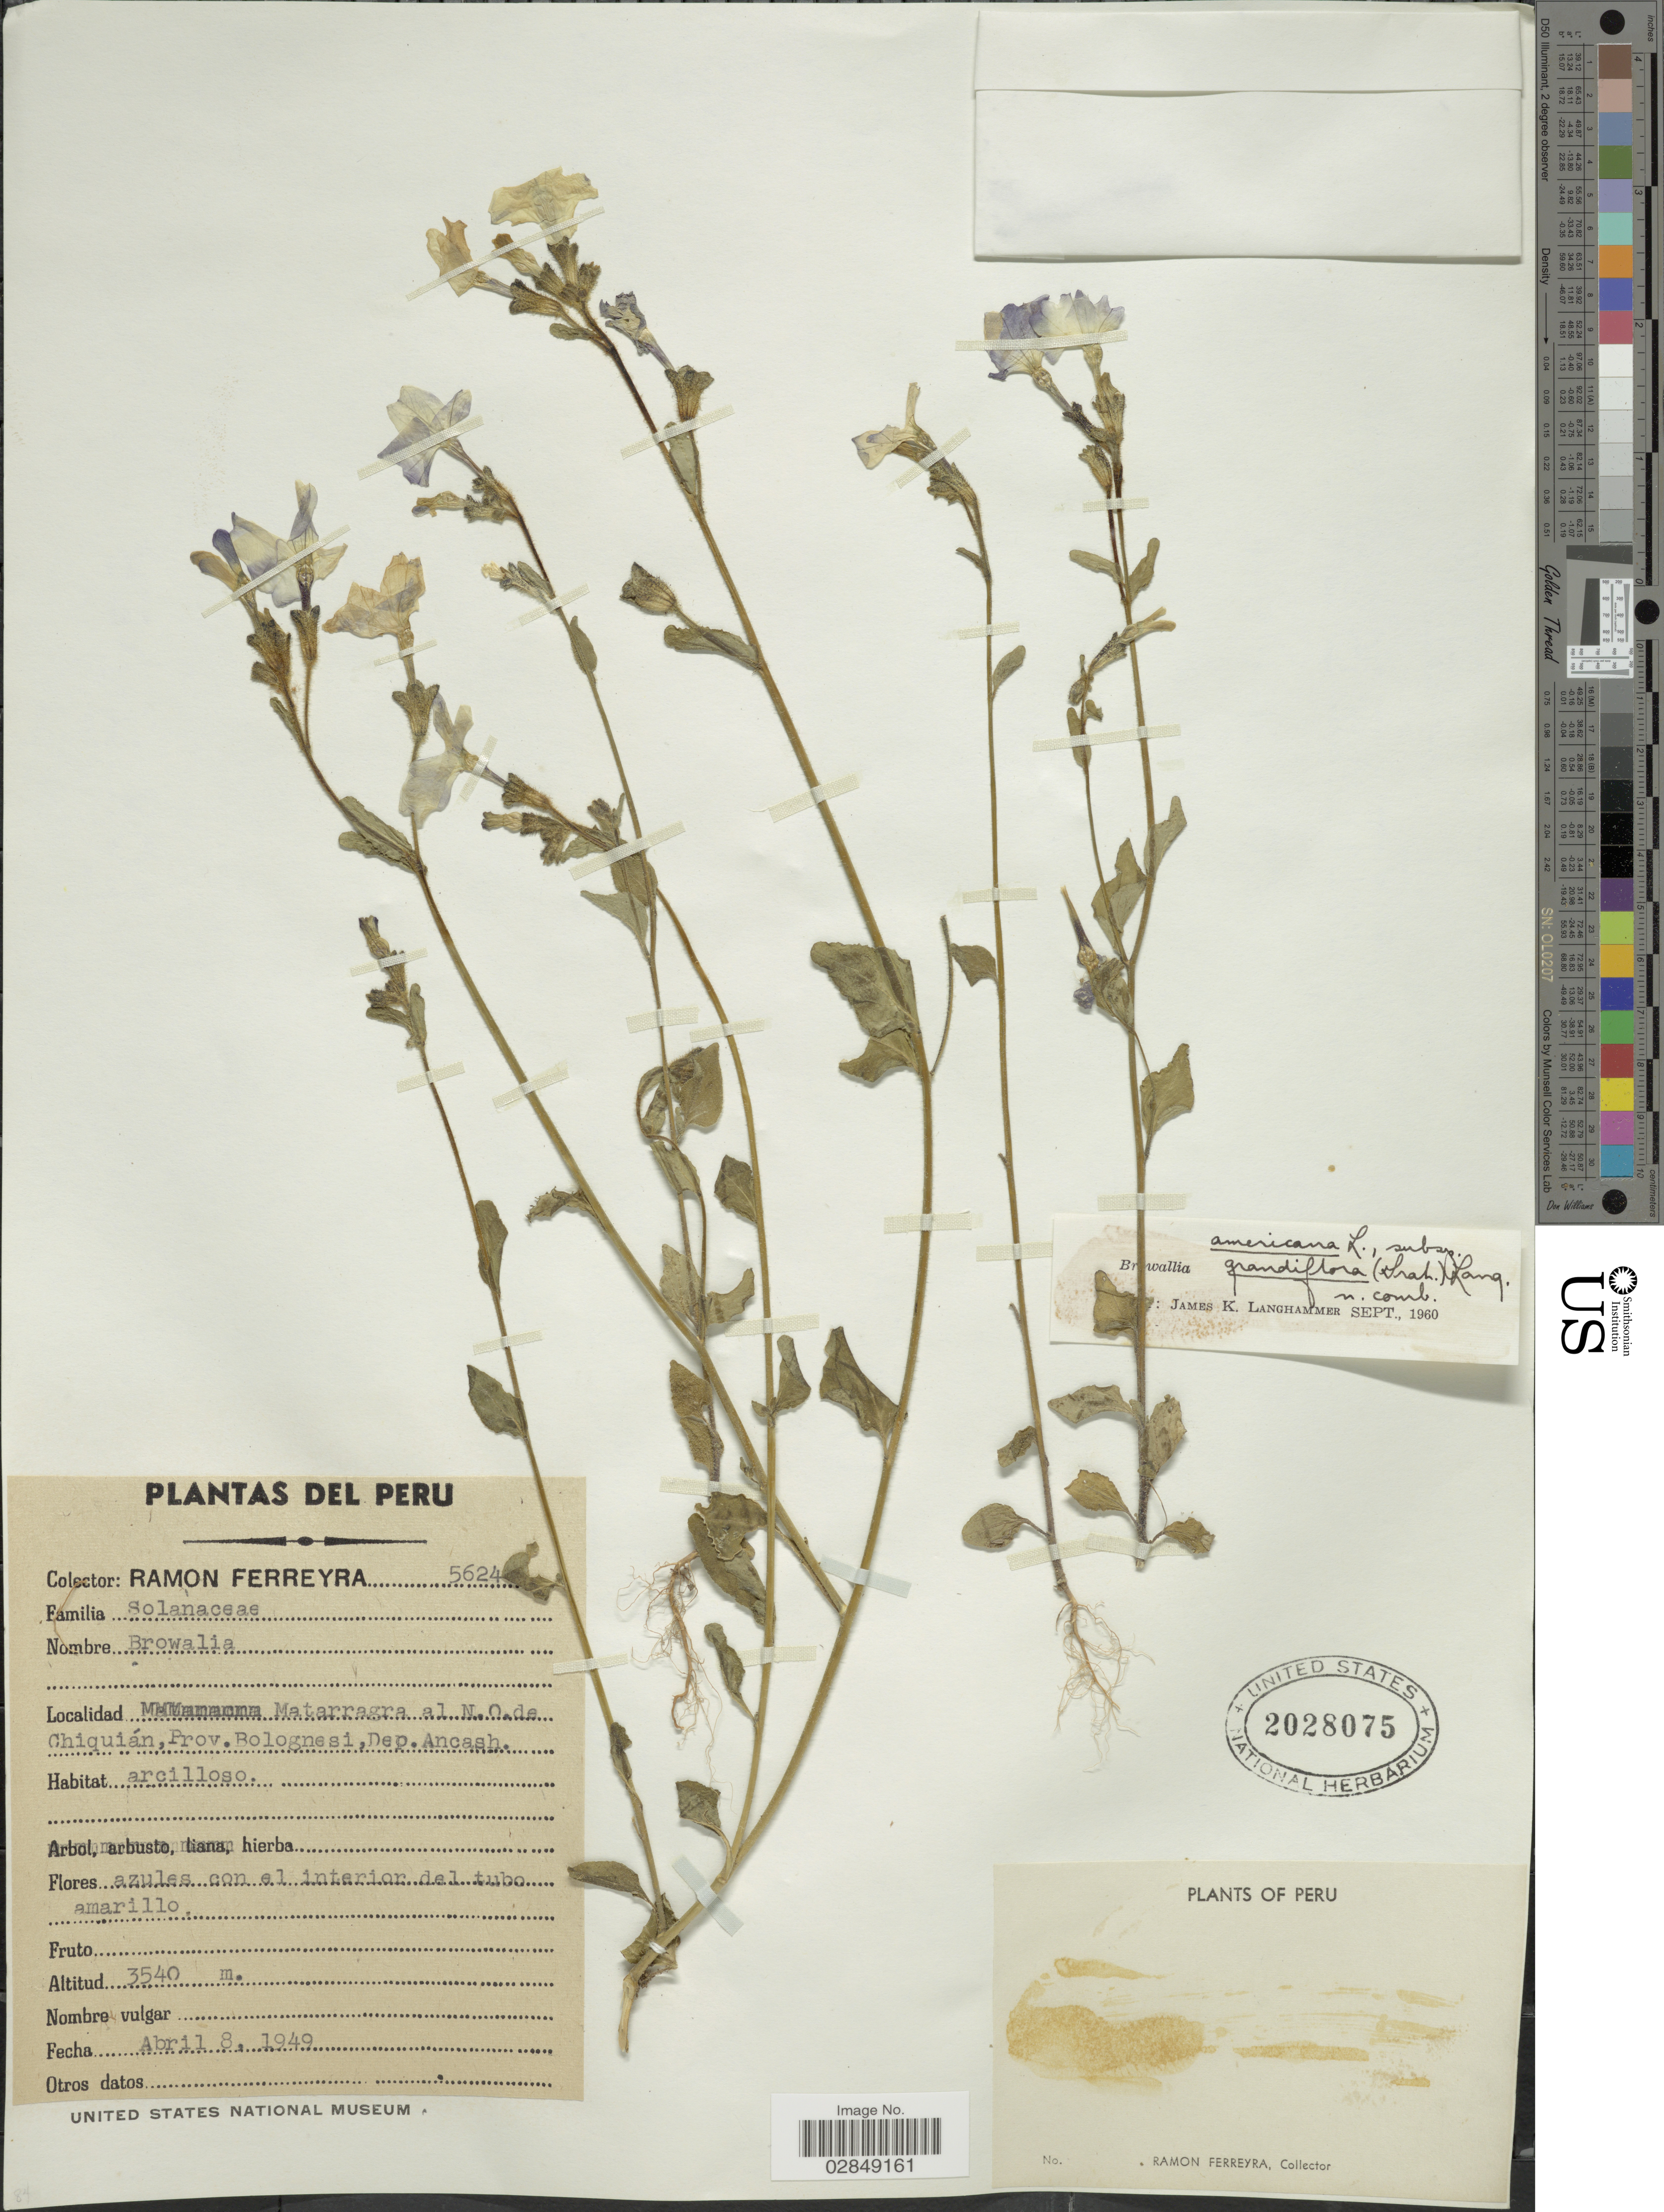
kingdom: Plantae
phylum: Tracheophyta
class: Magnoliopsida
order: Solanales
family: Solanaceae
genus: Browallia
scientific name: Browallia americana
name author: L.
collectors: R. A. Ferreyra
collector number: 5624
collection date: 1949-04-08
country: Peru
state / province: Ancash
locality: Matarragra al N.O. de Chiquián, Prov. Bolognesi, Dep. Ancash.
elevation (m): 3540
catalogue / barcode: US 2028075